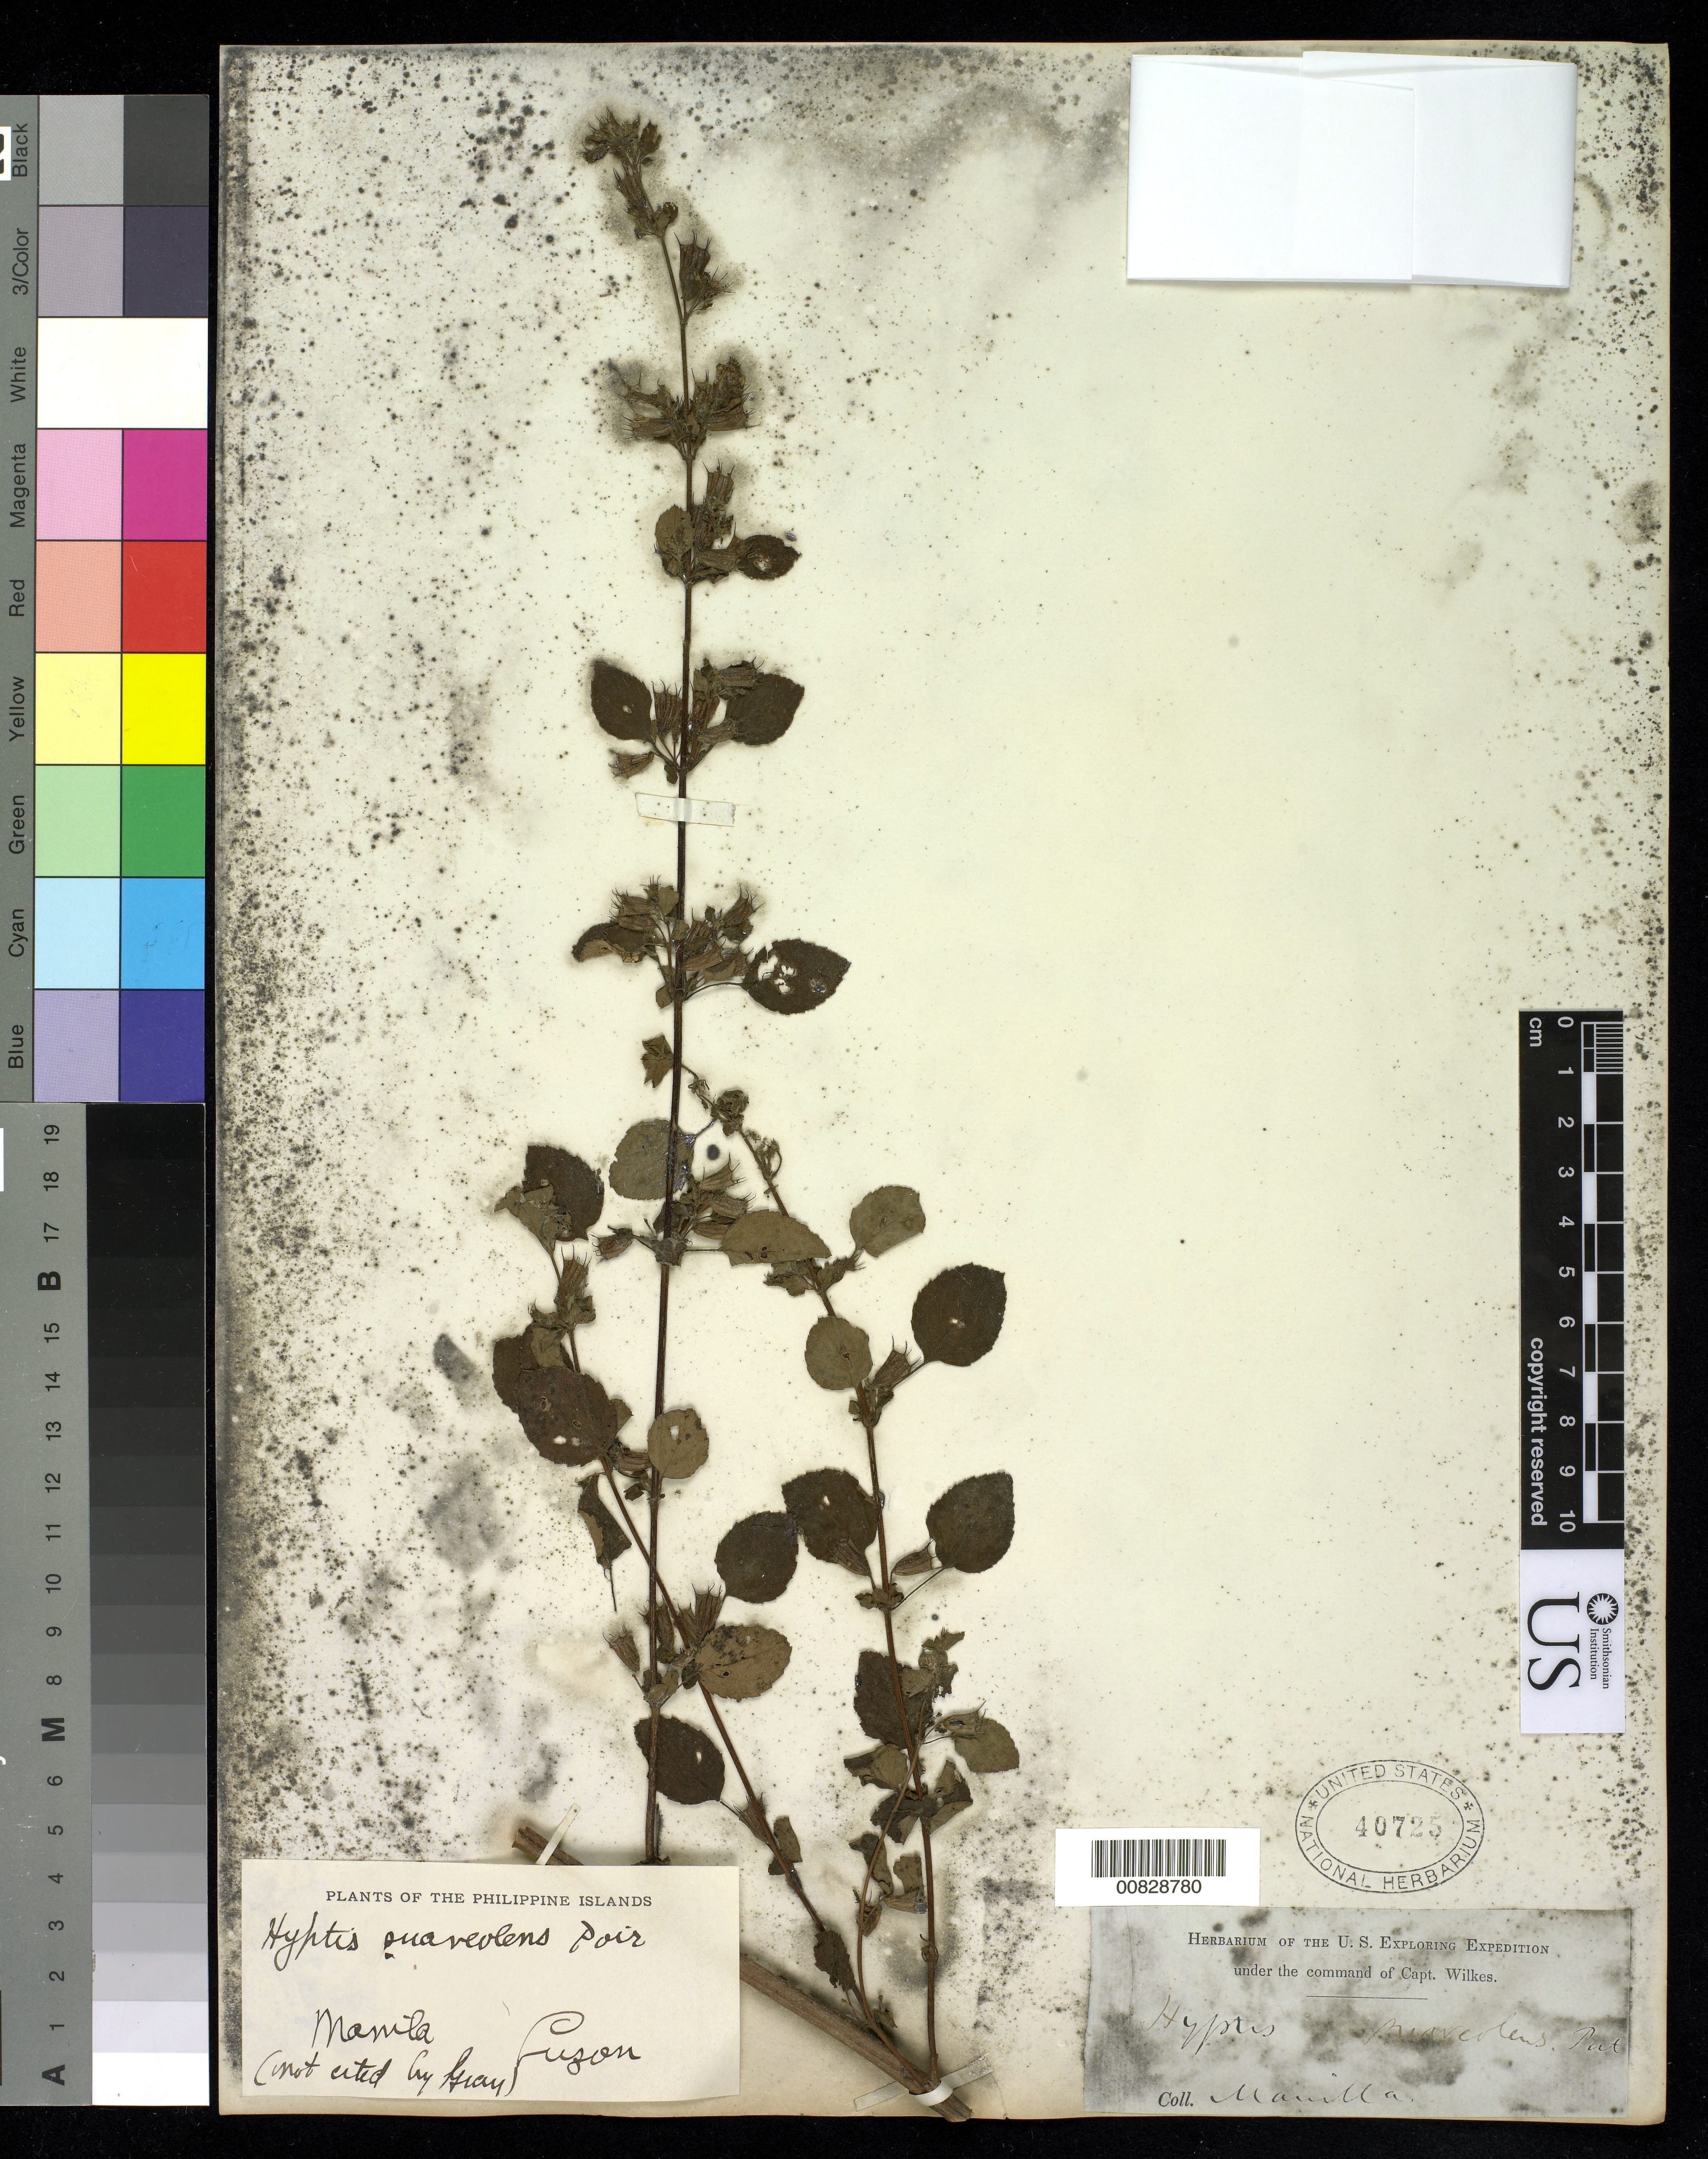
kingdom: Plantae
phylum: Tracheophyta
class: Magnoliopsida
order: Lamiales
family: Lamiaceae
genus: Mesosphaerum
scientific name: Mesosphaerum suaveolens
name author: (L.) Kuntze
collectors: Wilkes Explor. Exped.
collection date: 1838/1842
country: Philippines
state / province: National Capital Region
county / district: Manila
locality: Manilla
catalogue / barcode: US 40725